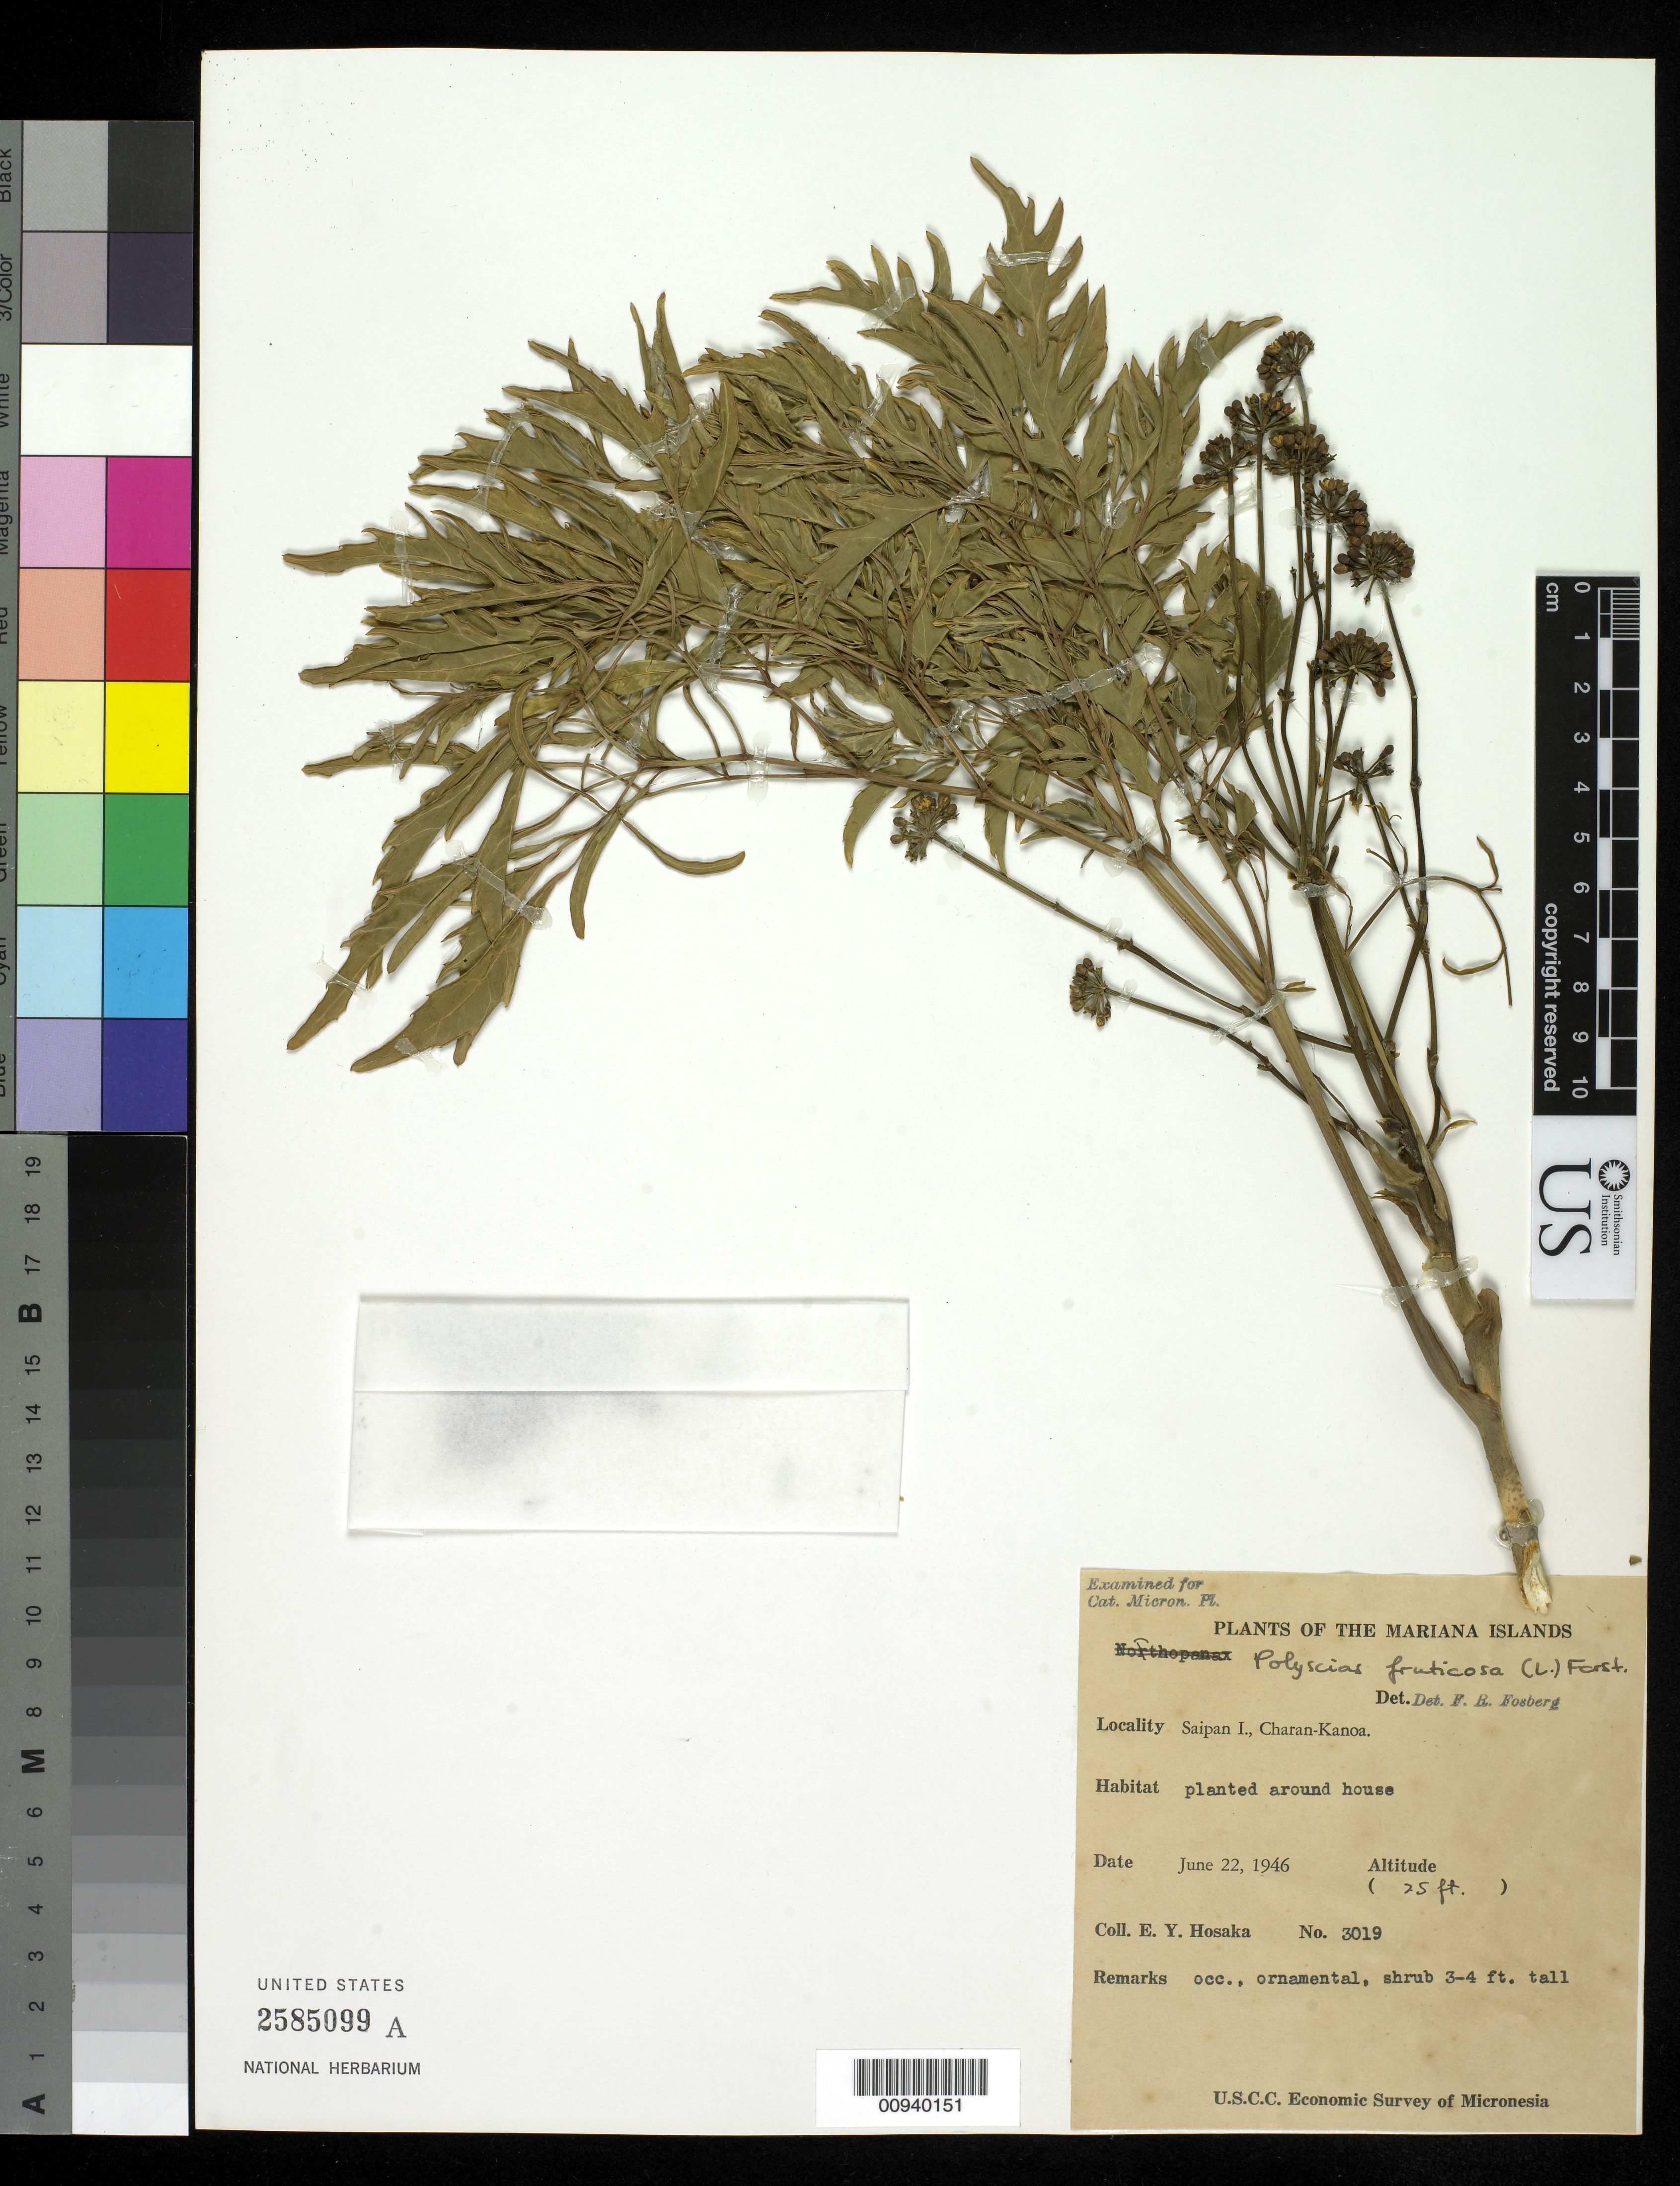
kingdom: Plantae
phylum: Tracheophyta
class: Magnoliopsida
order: Apiales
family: Araliaceae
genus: Polyscias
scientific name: Polyscias fruticosa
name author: (L.) Harms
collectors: E. Y. Hosaka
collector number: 3019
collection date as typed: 22 Jun 1946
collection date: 1946-06-22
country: Northern Mariana Islands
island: Saipan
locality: Charan-Kanoa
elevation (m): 8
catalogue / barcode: US 2585099